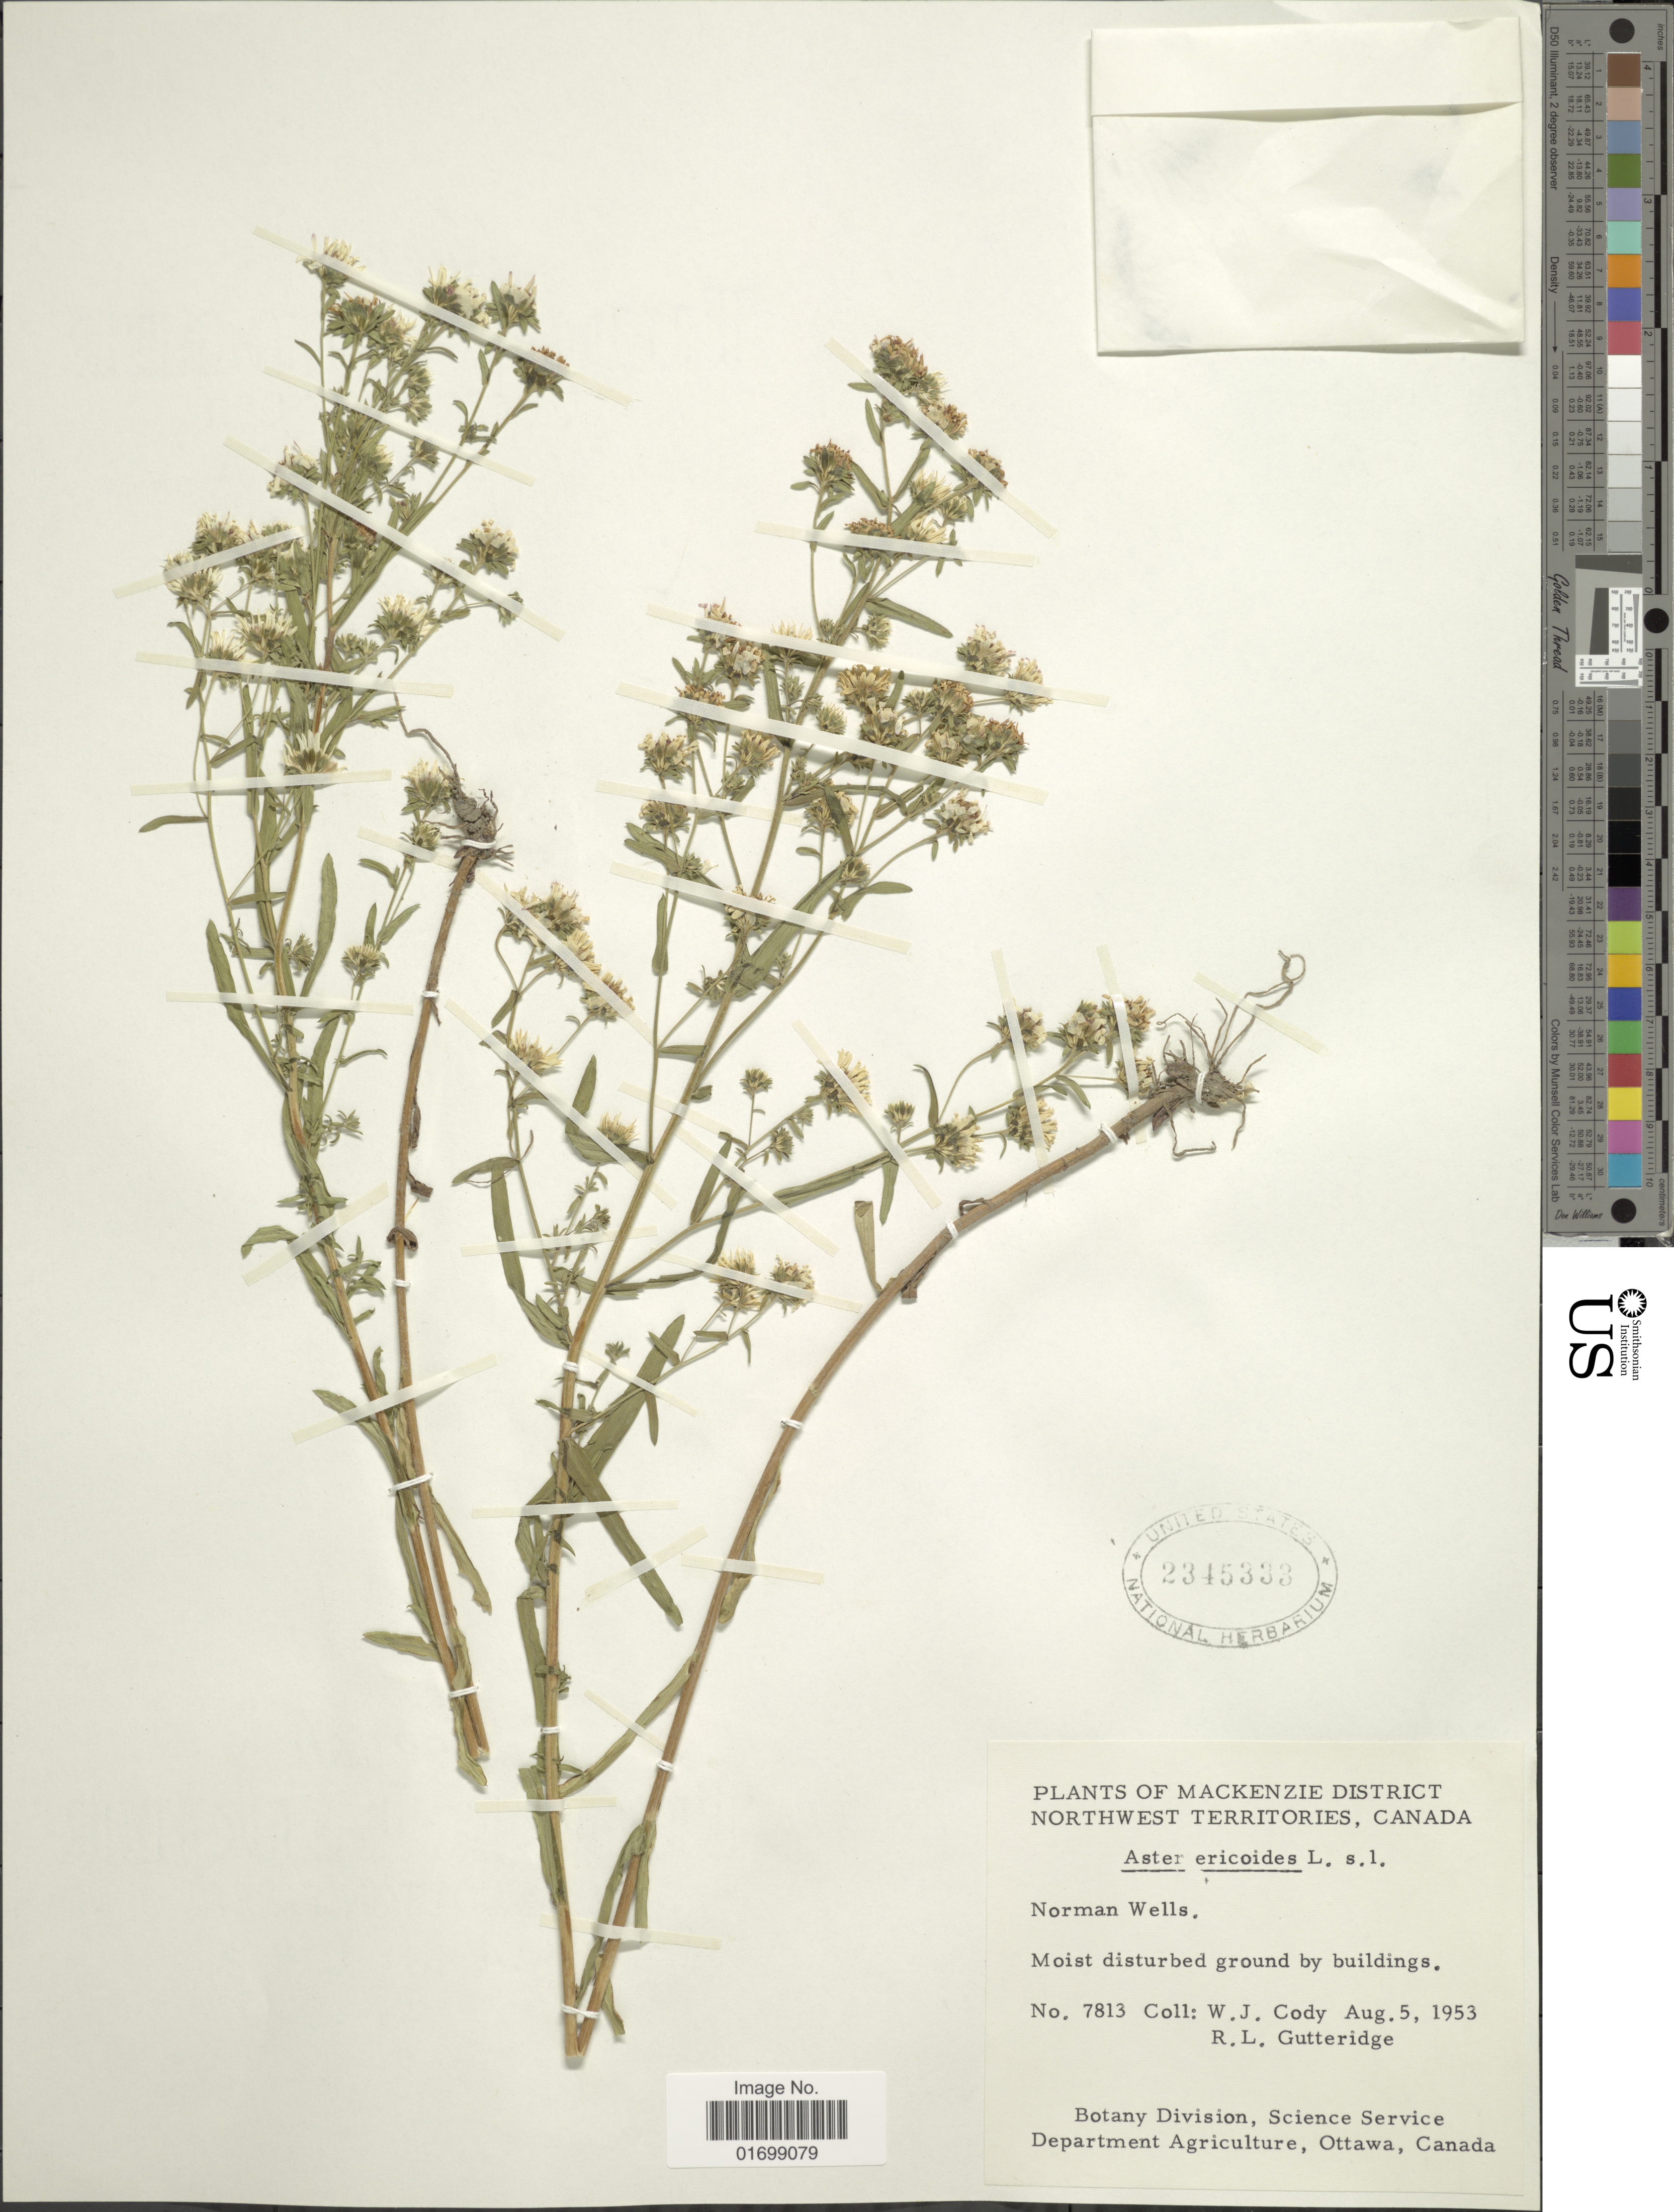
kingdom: Plantae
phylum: Tracheophyta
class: Magnoliopsida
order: Asterales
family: Asteraceae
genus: Symphyotrichum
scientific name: Symphyotrichum falcatum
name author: (Lindl. ex Lindl.) G.L. Nesom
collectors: W. Cody & R. Gutteridge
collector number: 7813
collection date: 1953-08-05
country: Canada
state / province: Northwest Territories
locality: Mackenzie District, Norman Wells, moist disturbed ground by buildings.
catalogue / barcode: US 2345333